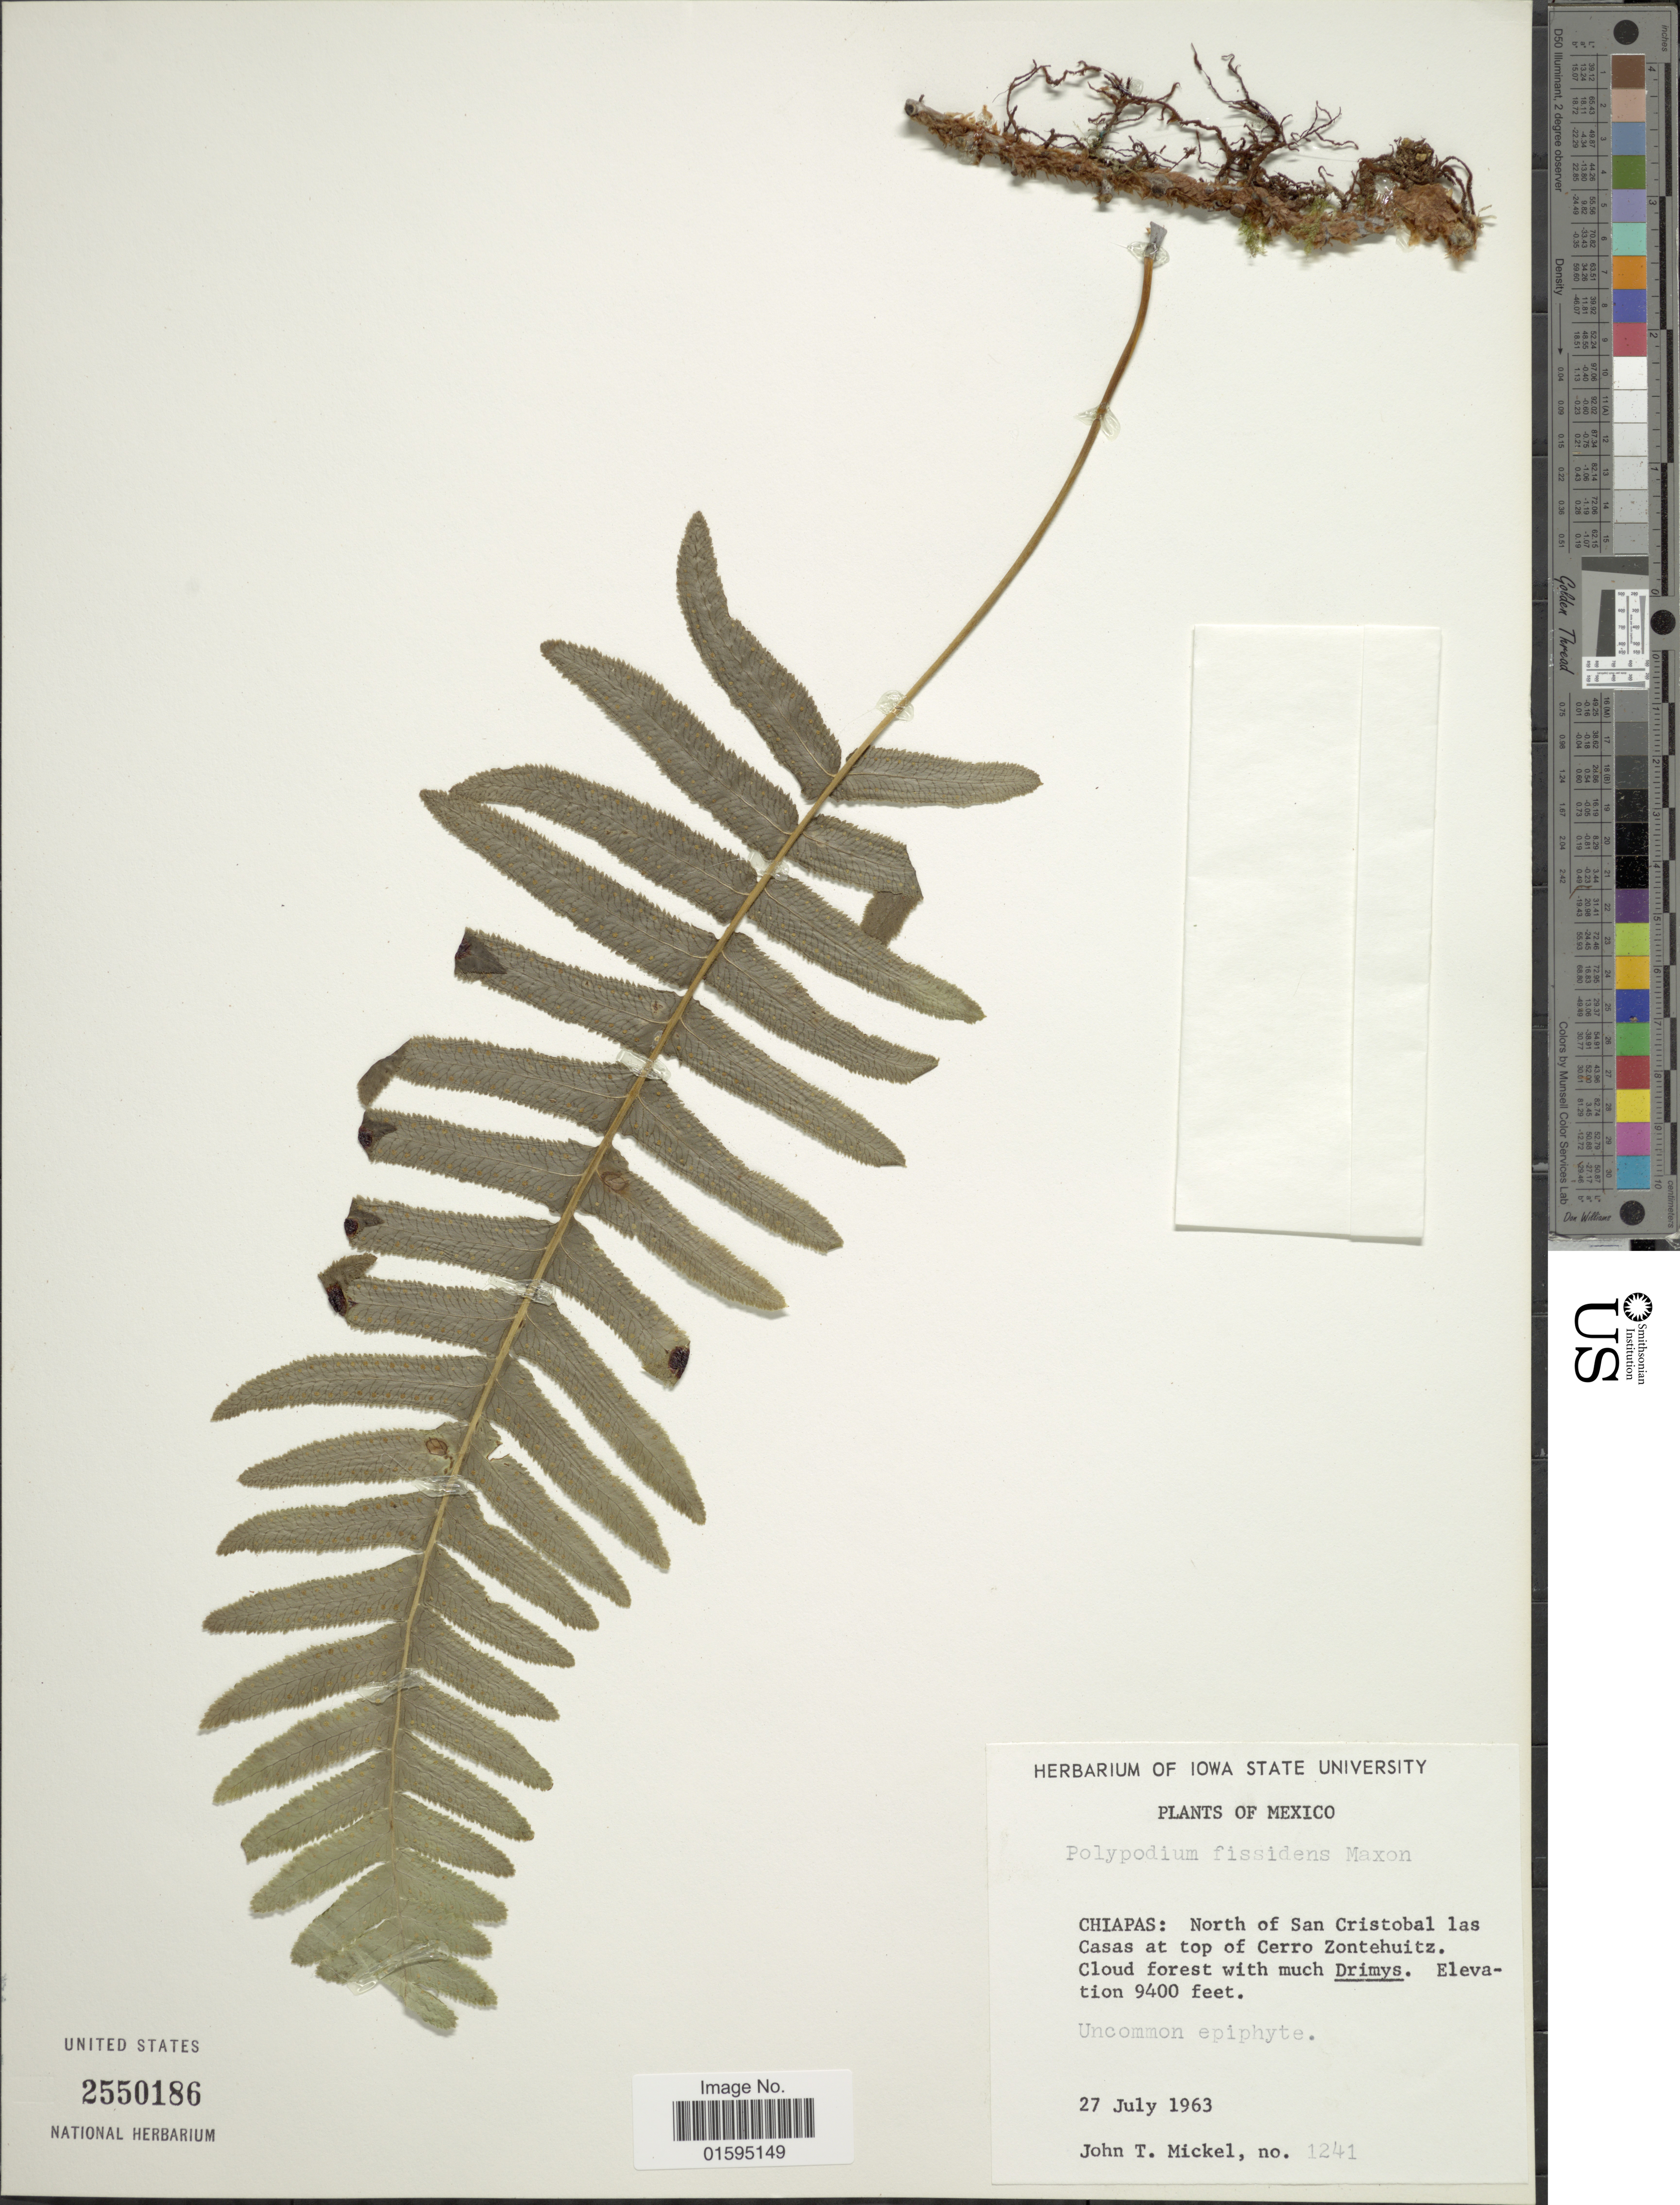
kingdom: Plantae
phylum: Tracheophyta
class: Polypodiopsida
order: Polypodiales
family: Polypodiaceae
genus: Polypodium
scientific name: Polypodium fissidens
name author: Maxon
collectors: J. T. Mickel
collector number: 1241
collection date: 1963-07-27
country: Mexico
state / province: Chiapas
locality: North of San Cristobal las Casas at top of Cerro Zontehuitz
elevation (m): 2865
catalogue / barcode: US 2550186